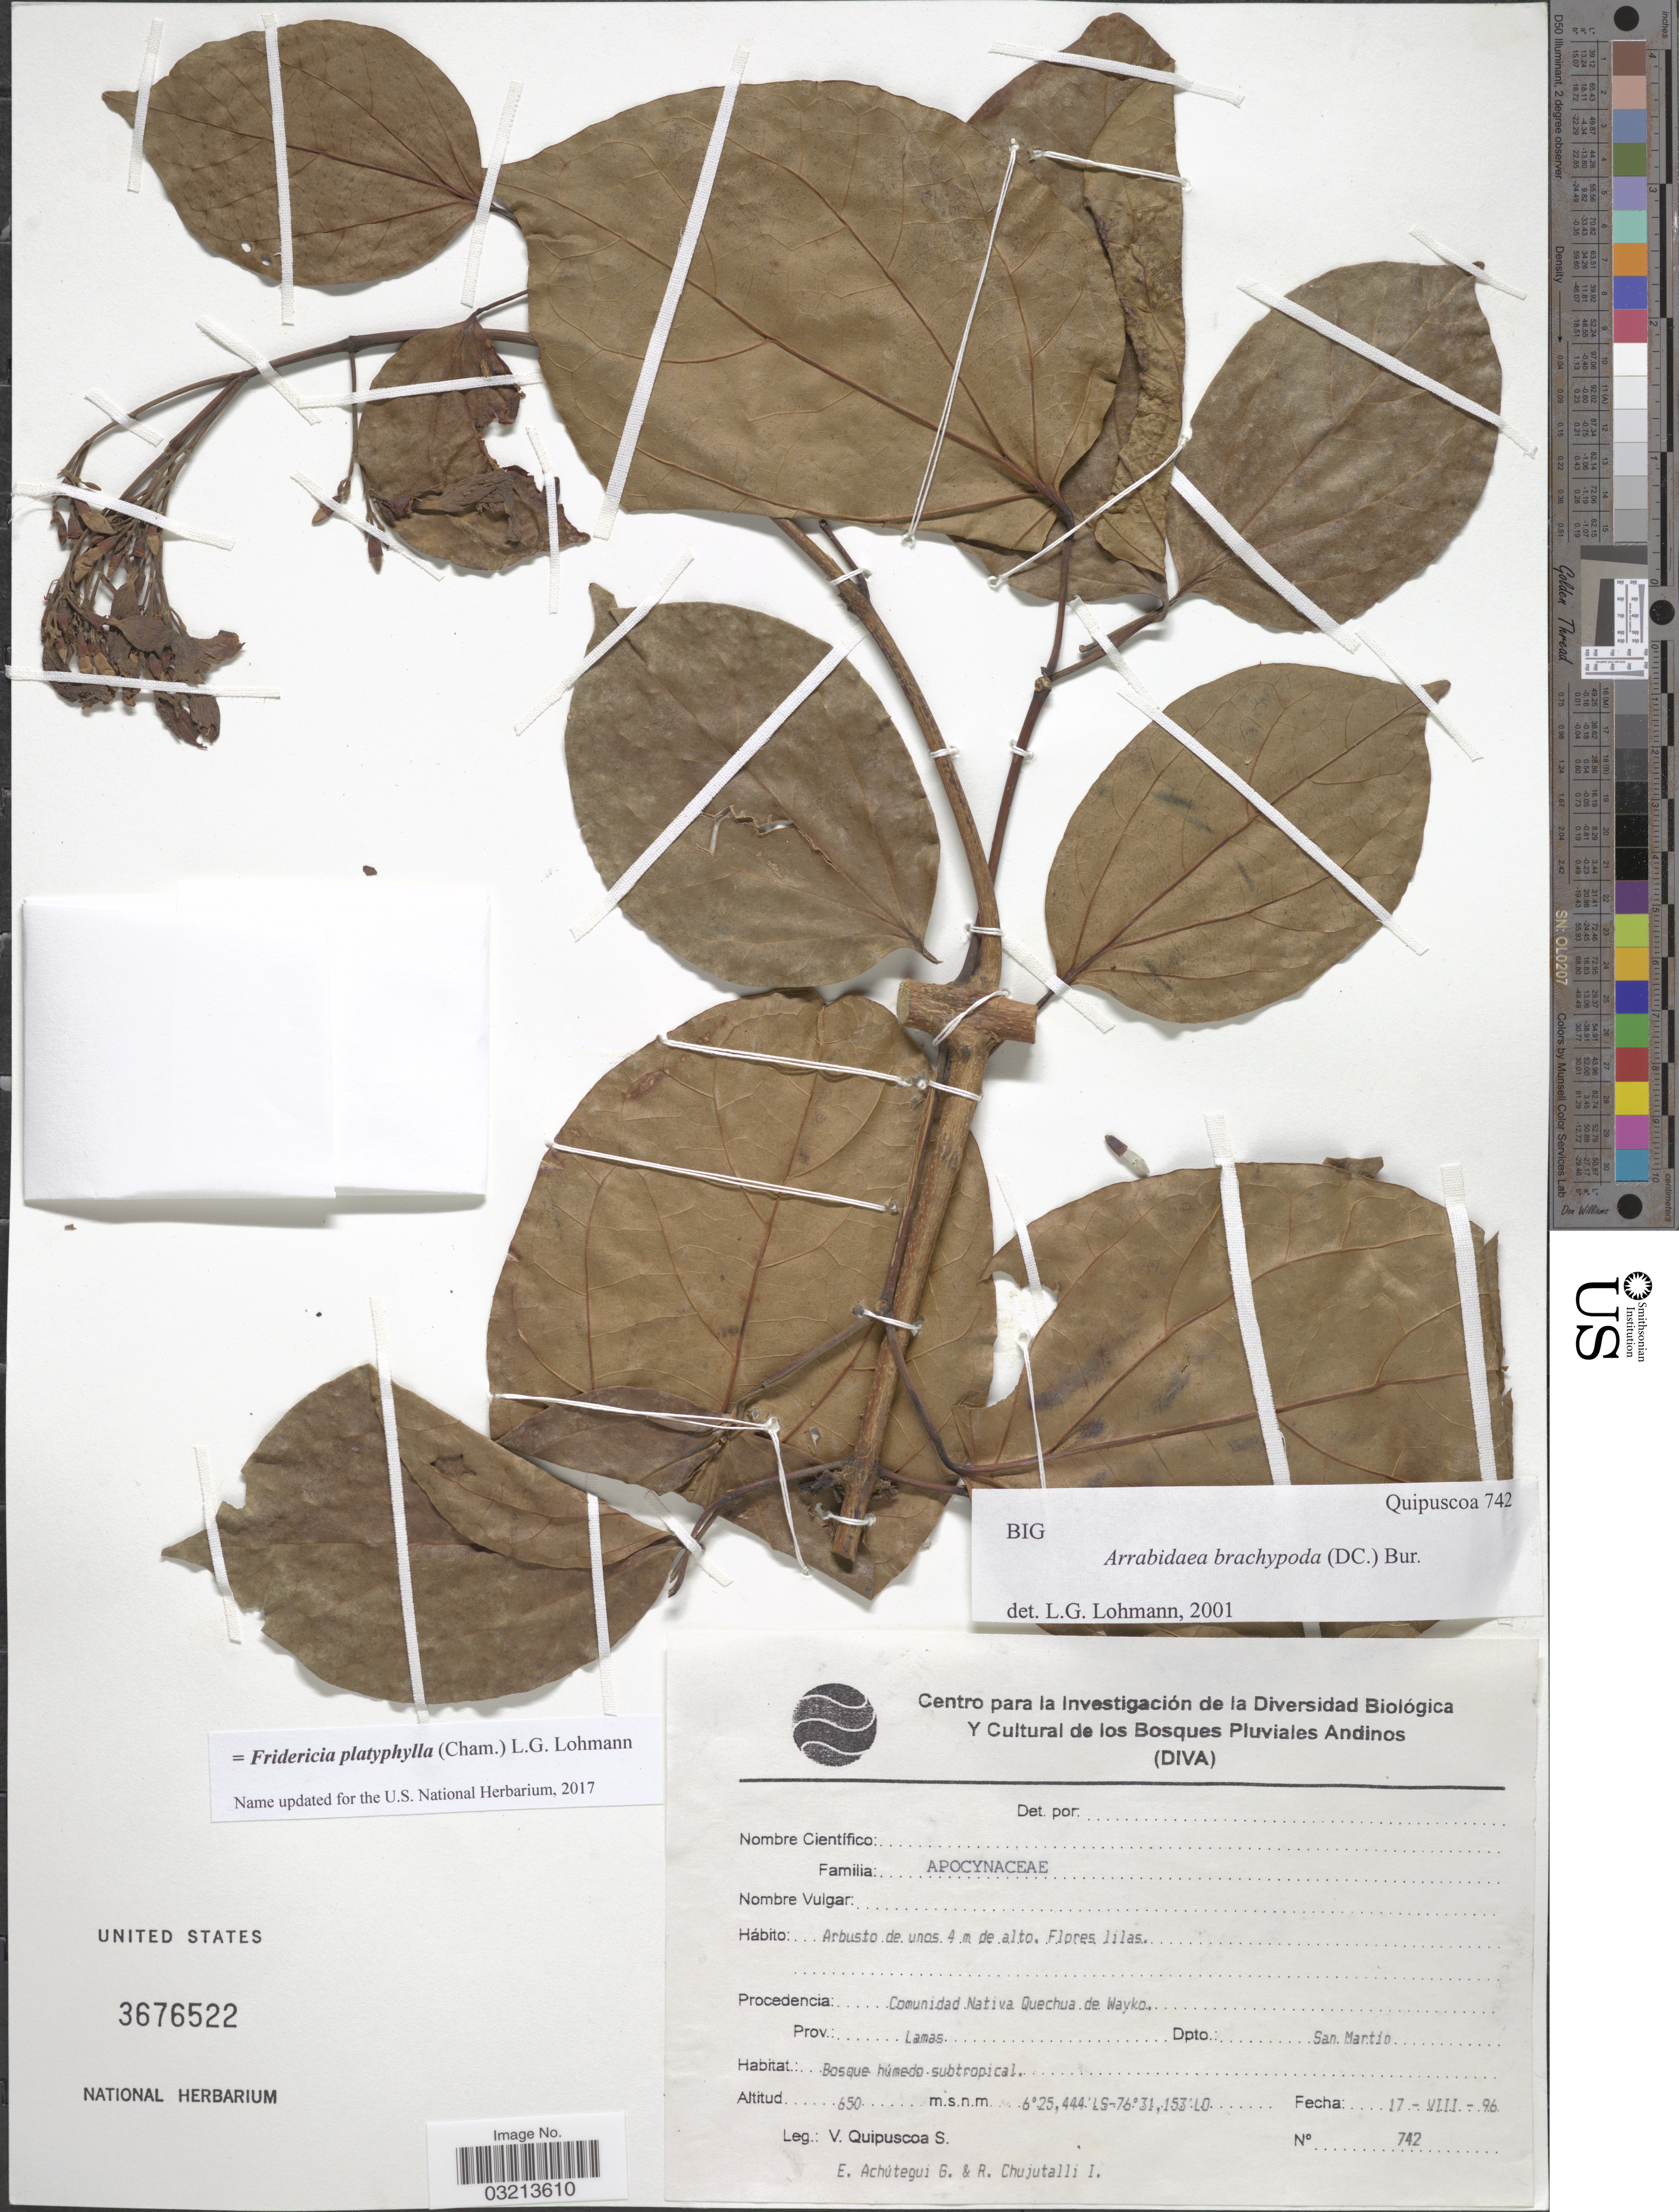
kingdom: Plantae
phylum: Tracheophyta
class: Magnoliopsida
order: Lamiales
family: Bignoniaceae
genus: Fridericia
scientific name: Fridericia platyphylla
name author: (Cham.) L.G. Lohmann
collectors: V. Quipuscoa S., E. Achútegui G. & R. Chujutalli I.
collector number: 742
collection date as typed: Transcribed d/m/y: 17/8/96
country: Peru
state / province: San Martín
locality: Procedencia: Comunidad Nativa Quechua de Wayko. Prov.: Lamas. Dpto.: San Martín.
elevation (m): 650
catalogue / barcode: US 3676522